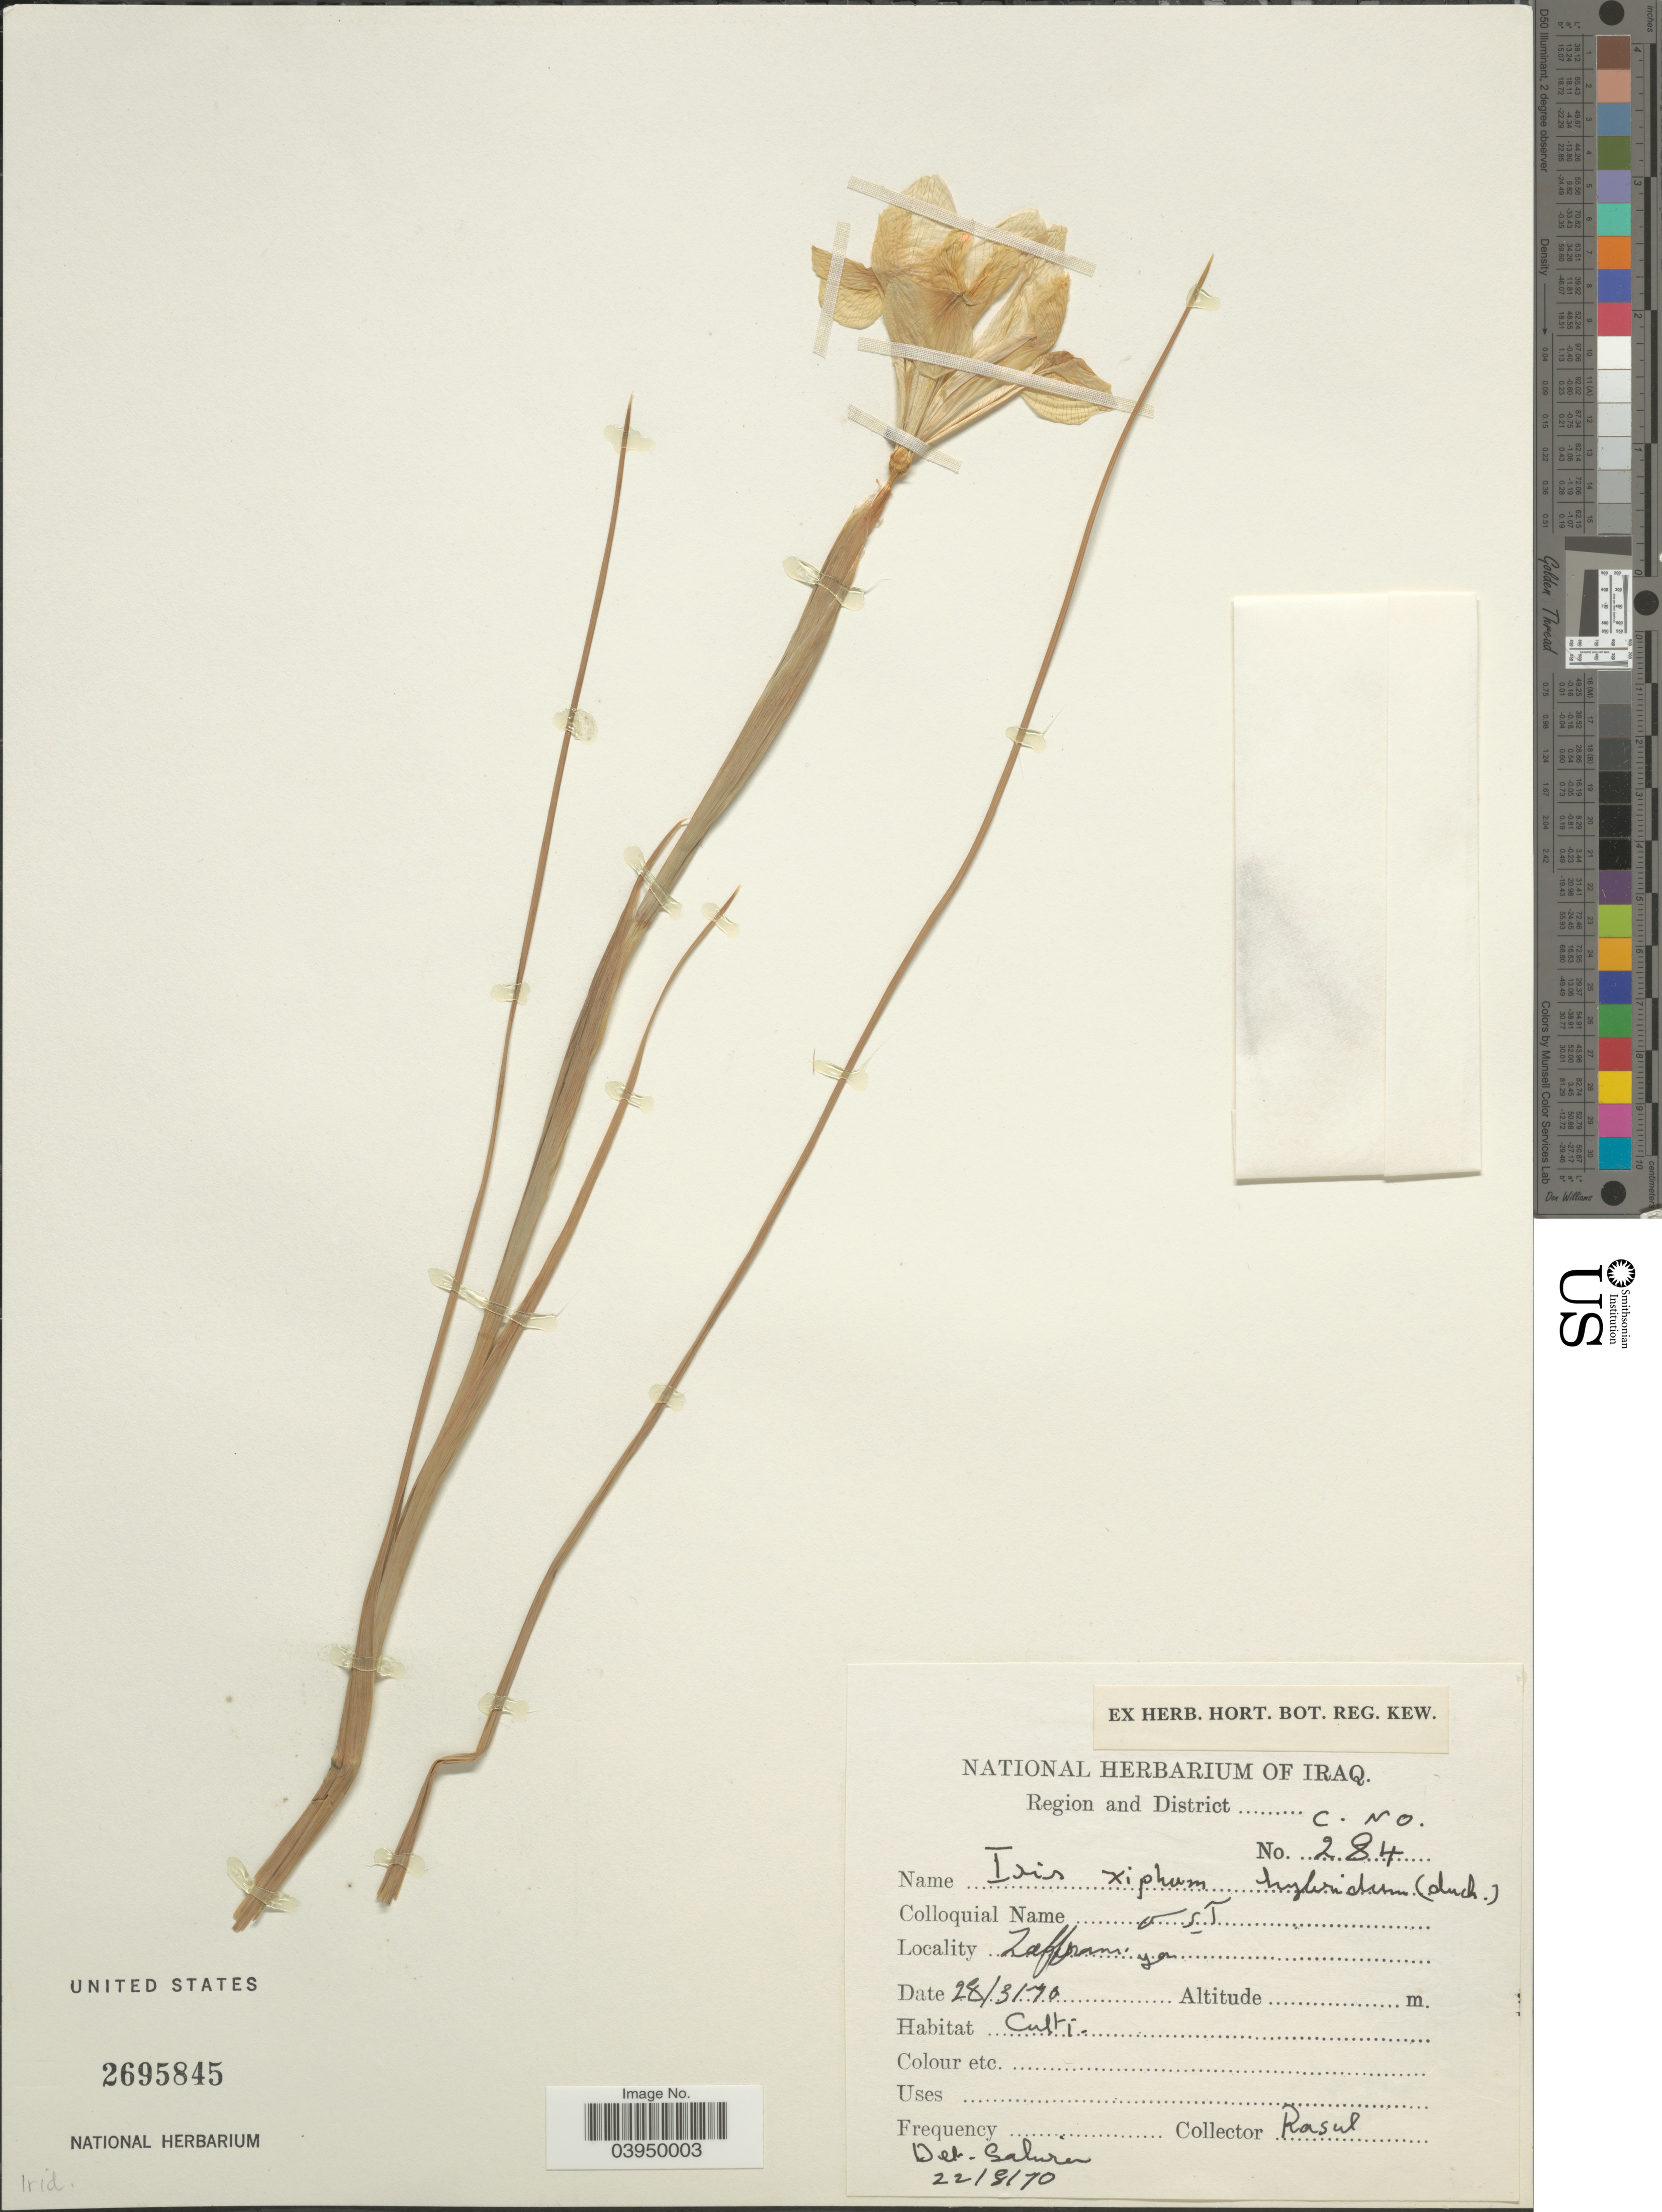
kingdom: Plantae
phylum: Tracheophyta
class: Liliopsida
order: Asparagales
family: Iridaceae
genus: Iris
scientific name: Iris xiphium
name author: L.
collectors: Rasul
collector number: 284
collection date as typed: Transcribed d/m/y: 28/3/70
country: Iraq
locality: Zaffraniya.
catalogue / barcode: US 2695845